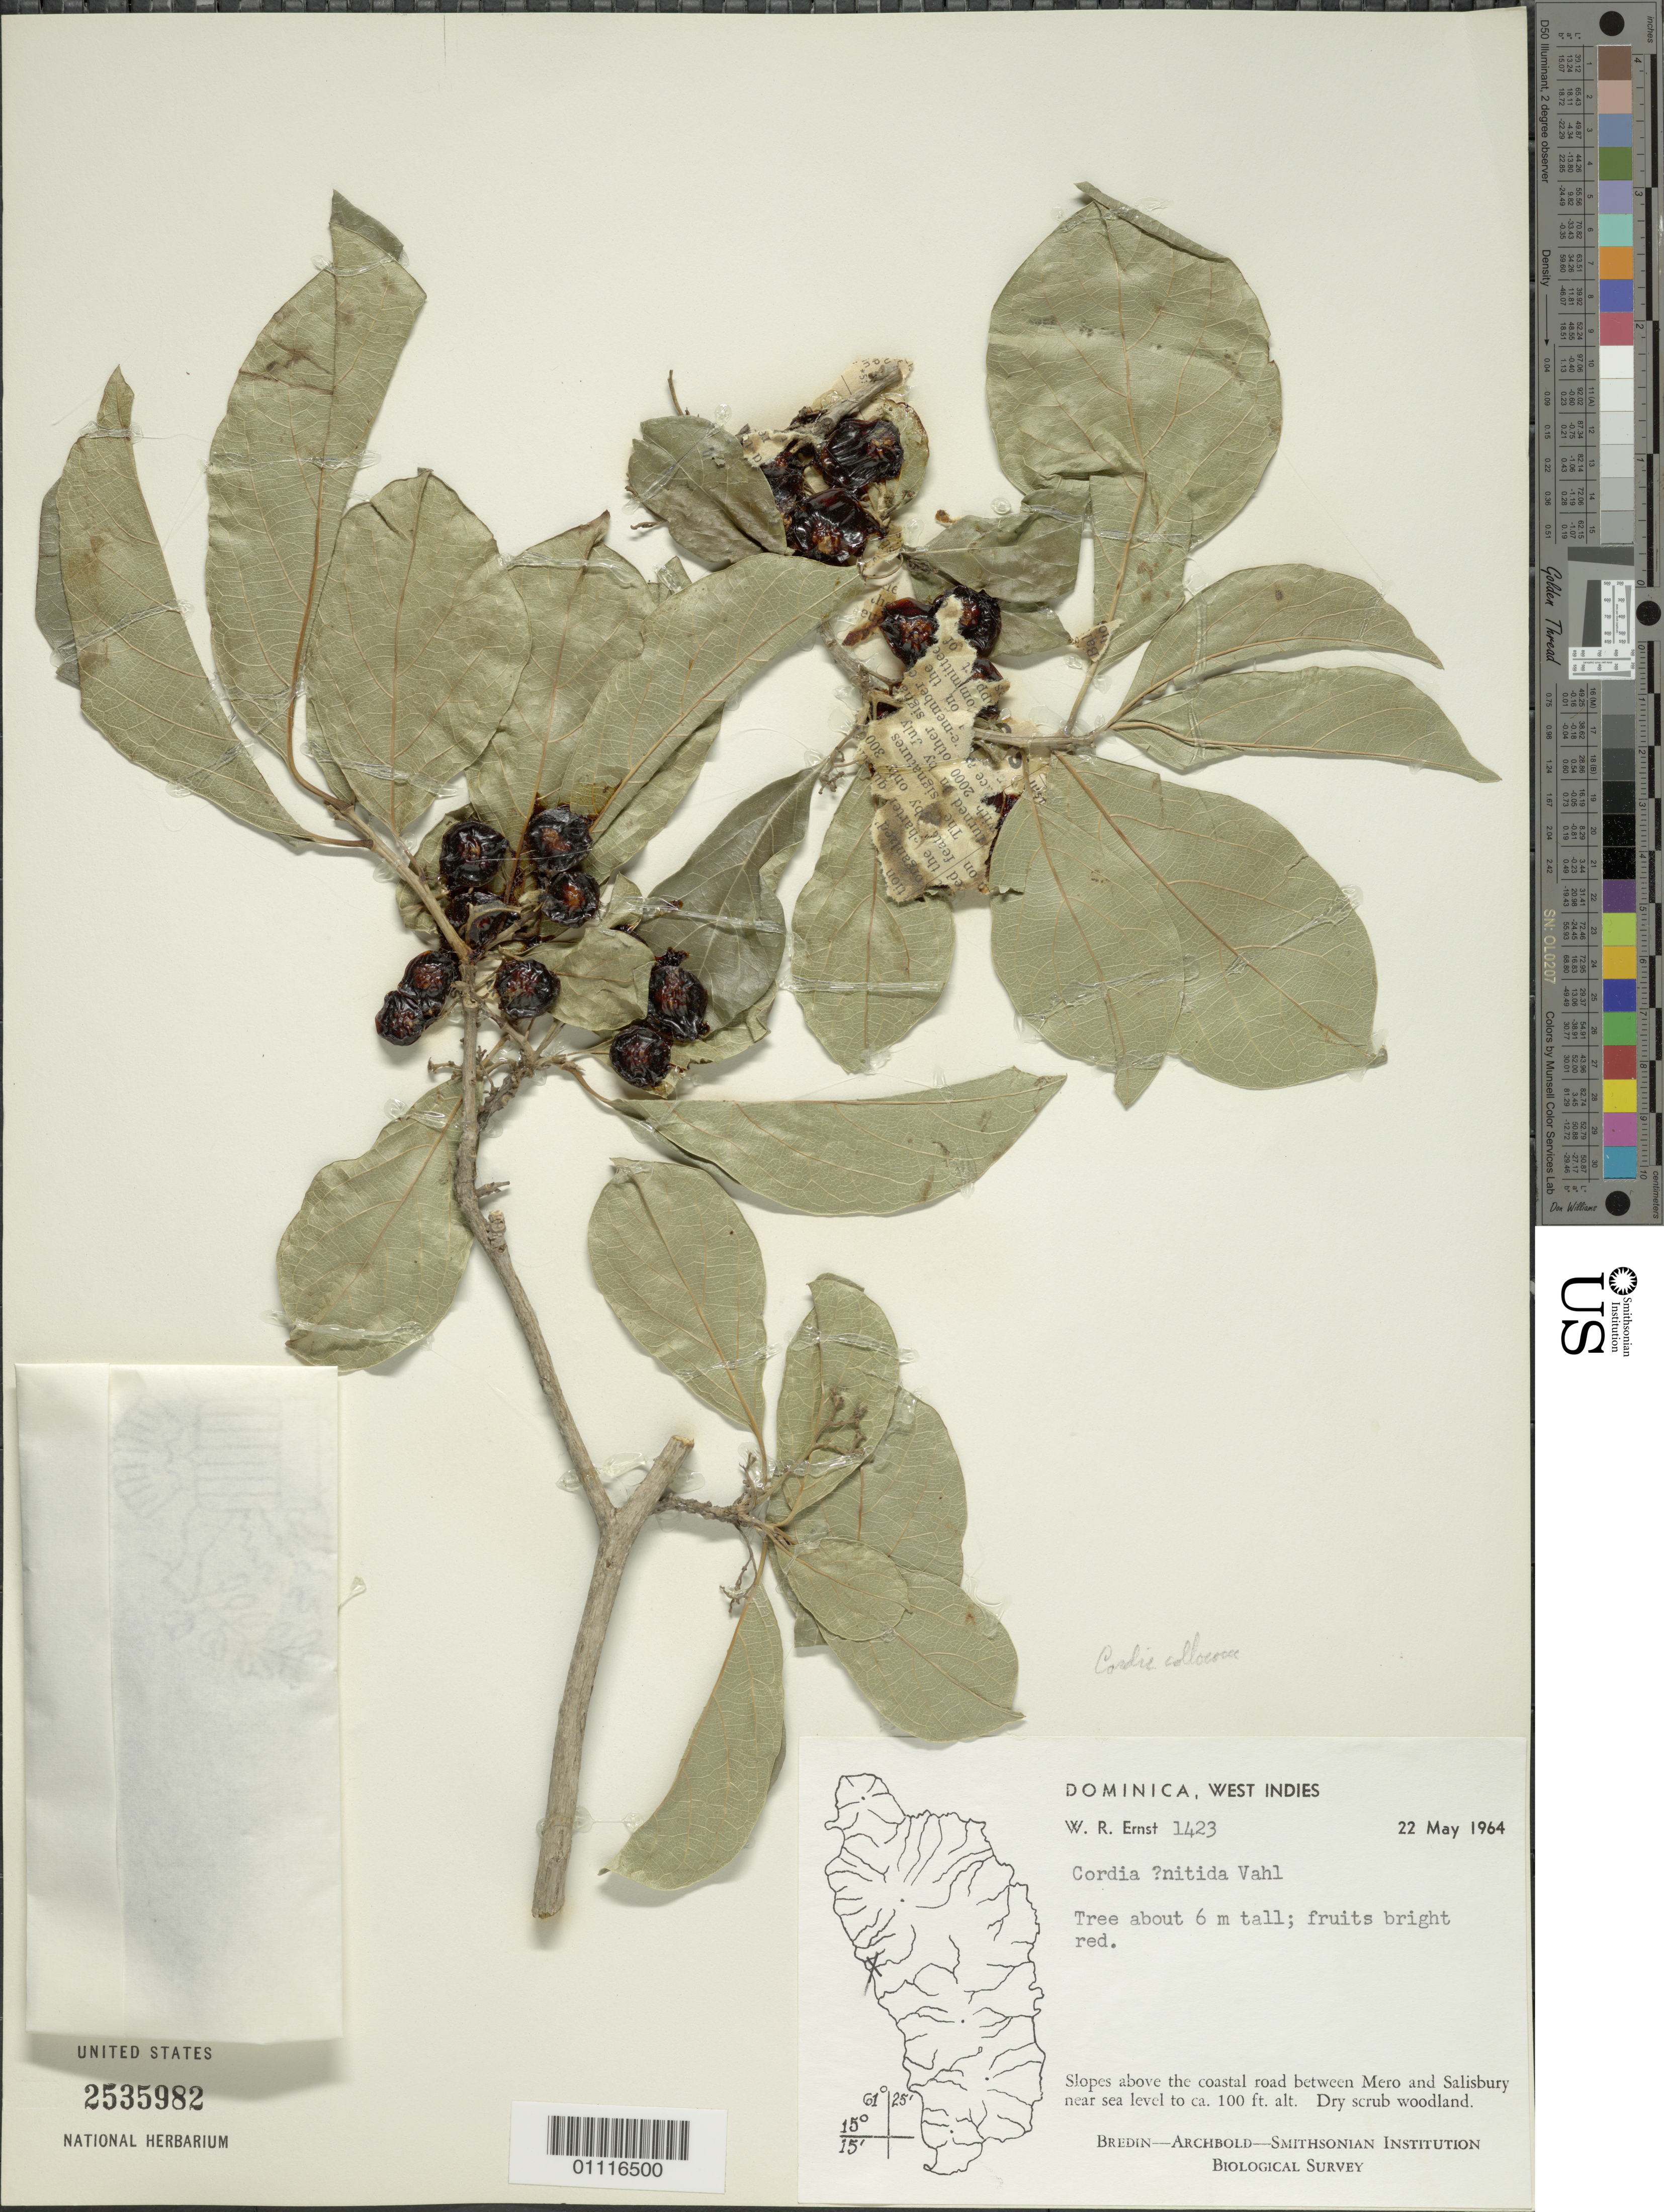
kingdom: Plantae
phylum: Tracheophyta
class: Magnoliopsida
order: Boraginales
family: Cordiaceae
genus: Cordia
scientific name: Cordia corallicola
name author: Urb.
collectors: W. R. Ernst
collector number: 1423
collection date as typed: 22 May 1964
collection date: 1964-05-22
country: Dominica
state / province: St. Joseph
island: Dominica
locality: Slopes above the coastal road between Mero and Salisbury. Dry scrub woodland.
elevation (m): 0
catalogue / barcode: US 2535982